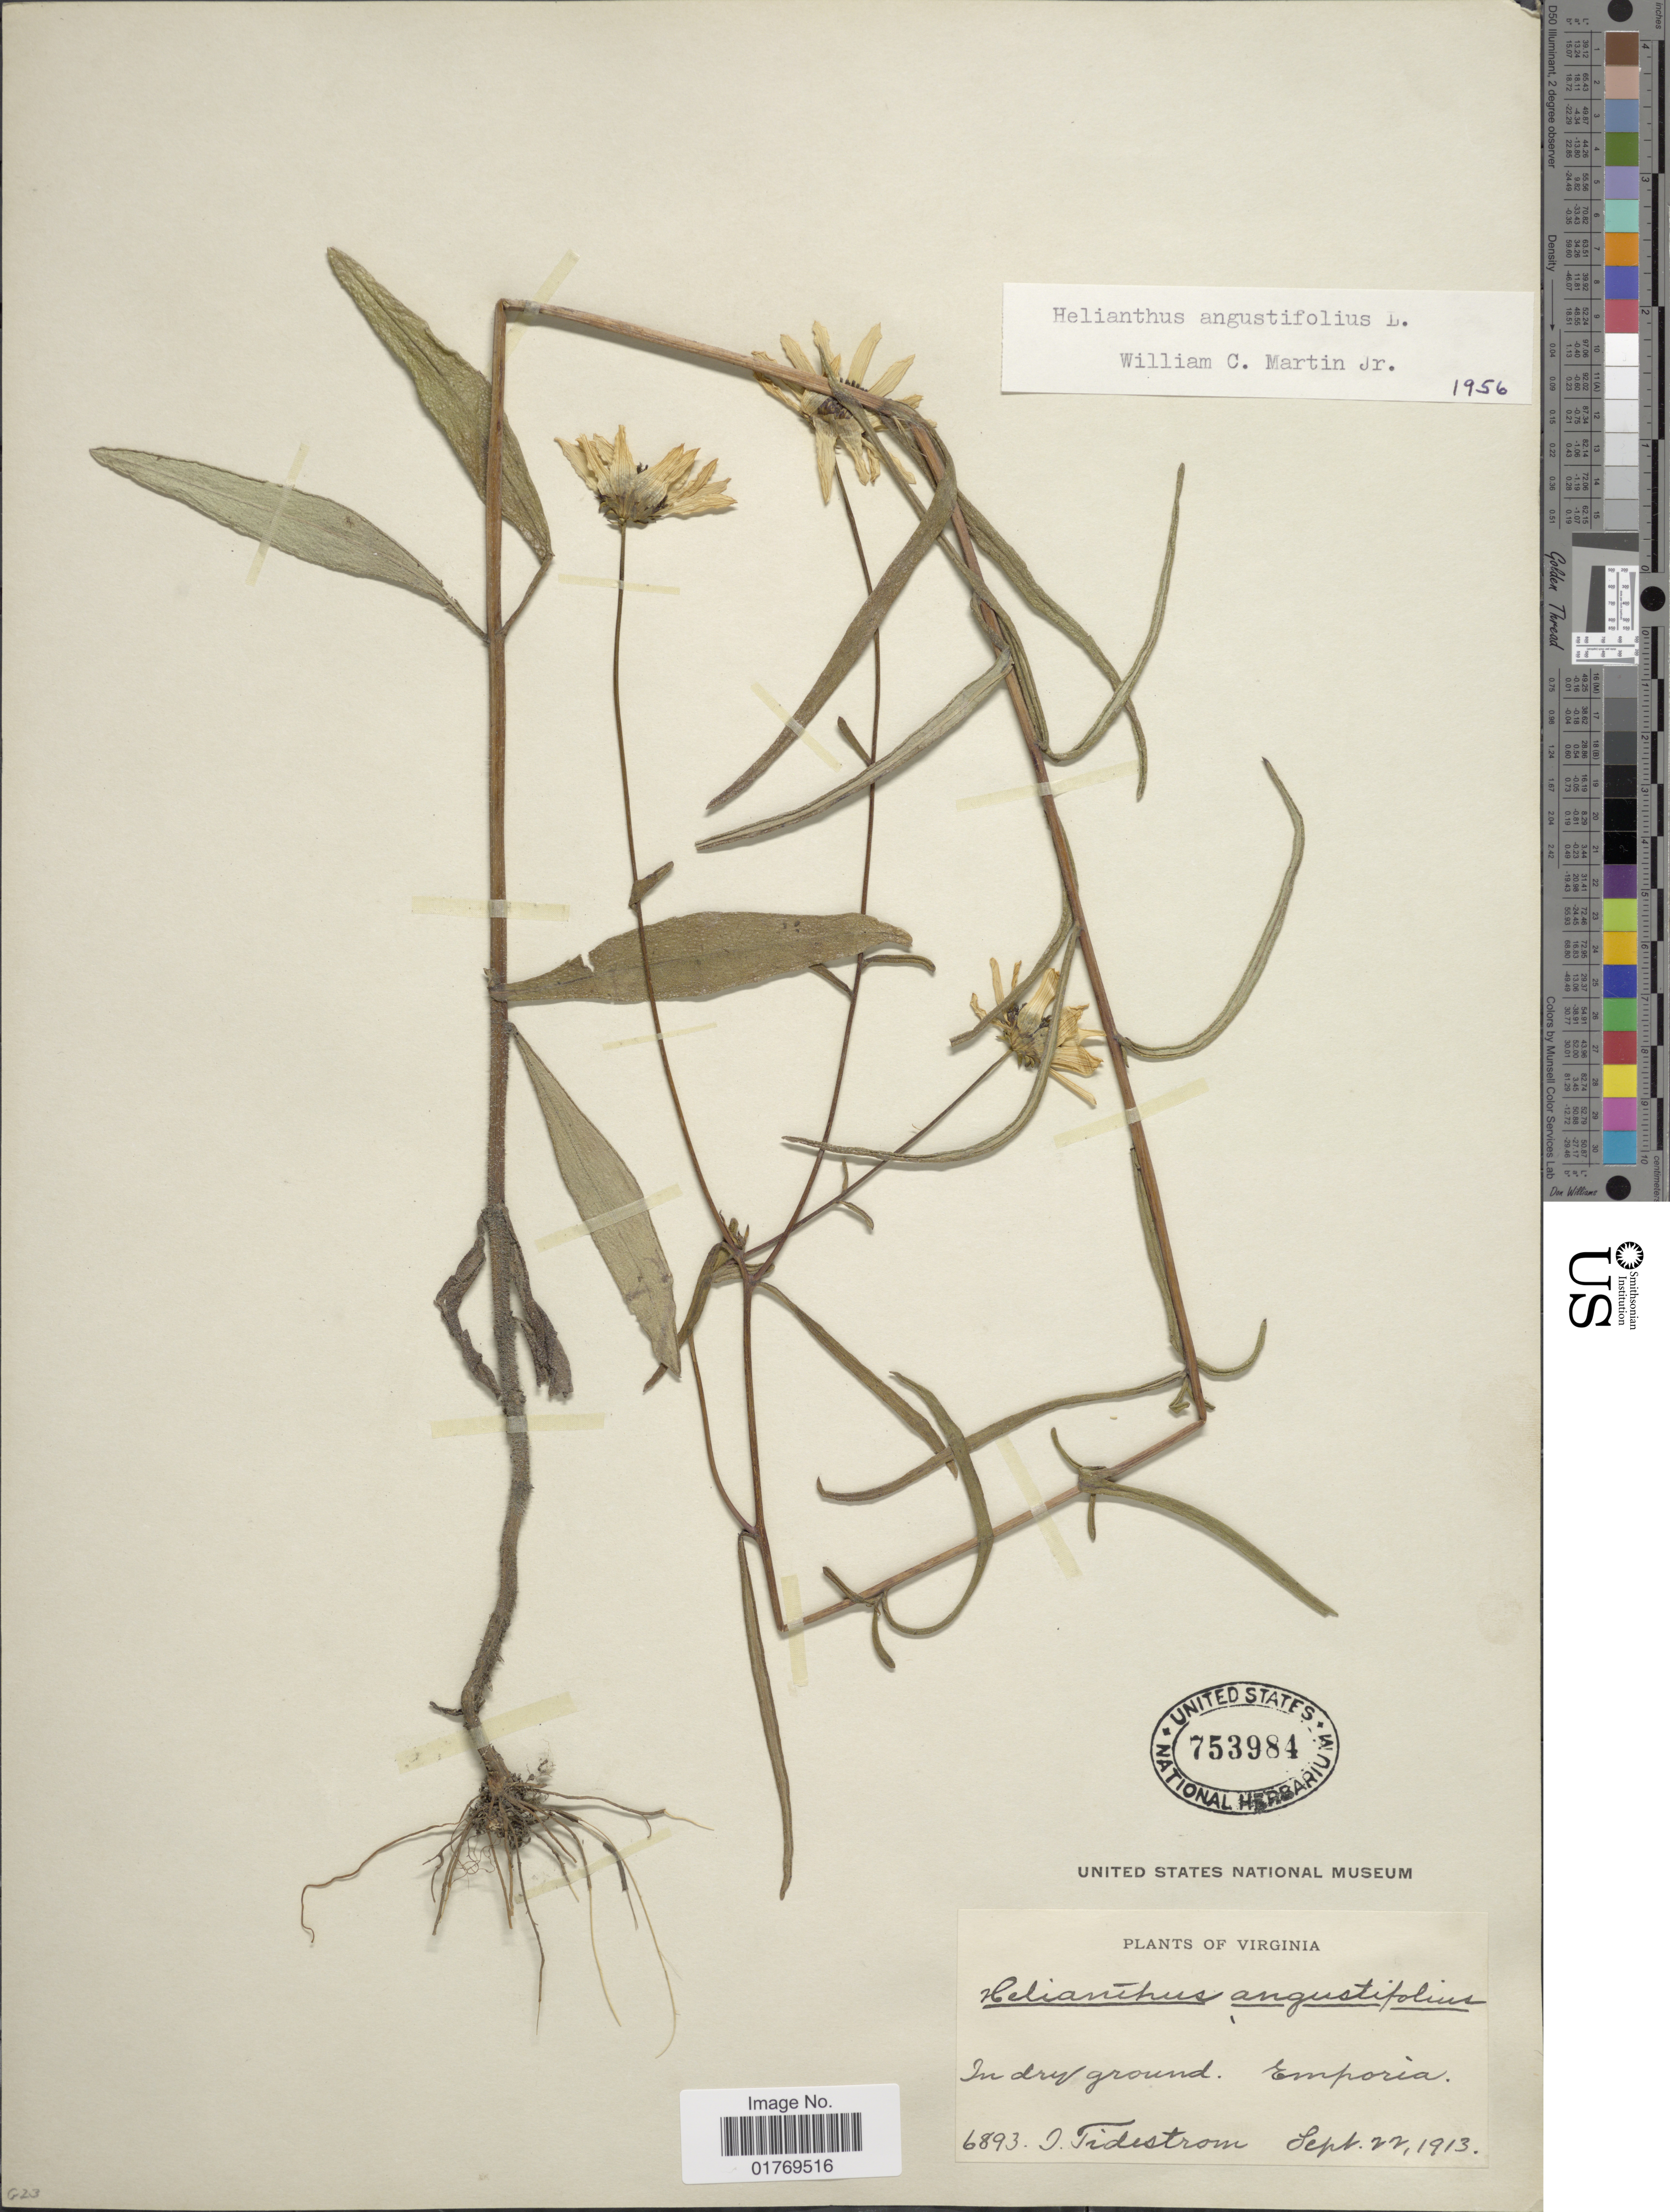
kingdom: Plantae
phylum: Tracheophyta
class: Magnoliopsida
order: Asterales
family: Asteraceae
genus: Helianthus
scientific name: Helianthus angustifolius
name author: L.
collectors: I. F. Tidestrom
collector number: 6893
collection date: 1913-09-22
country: United States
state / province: Virginia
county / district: City of Emporia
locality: In dry ground. Emporia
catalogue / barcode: US 753984